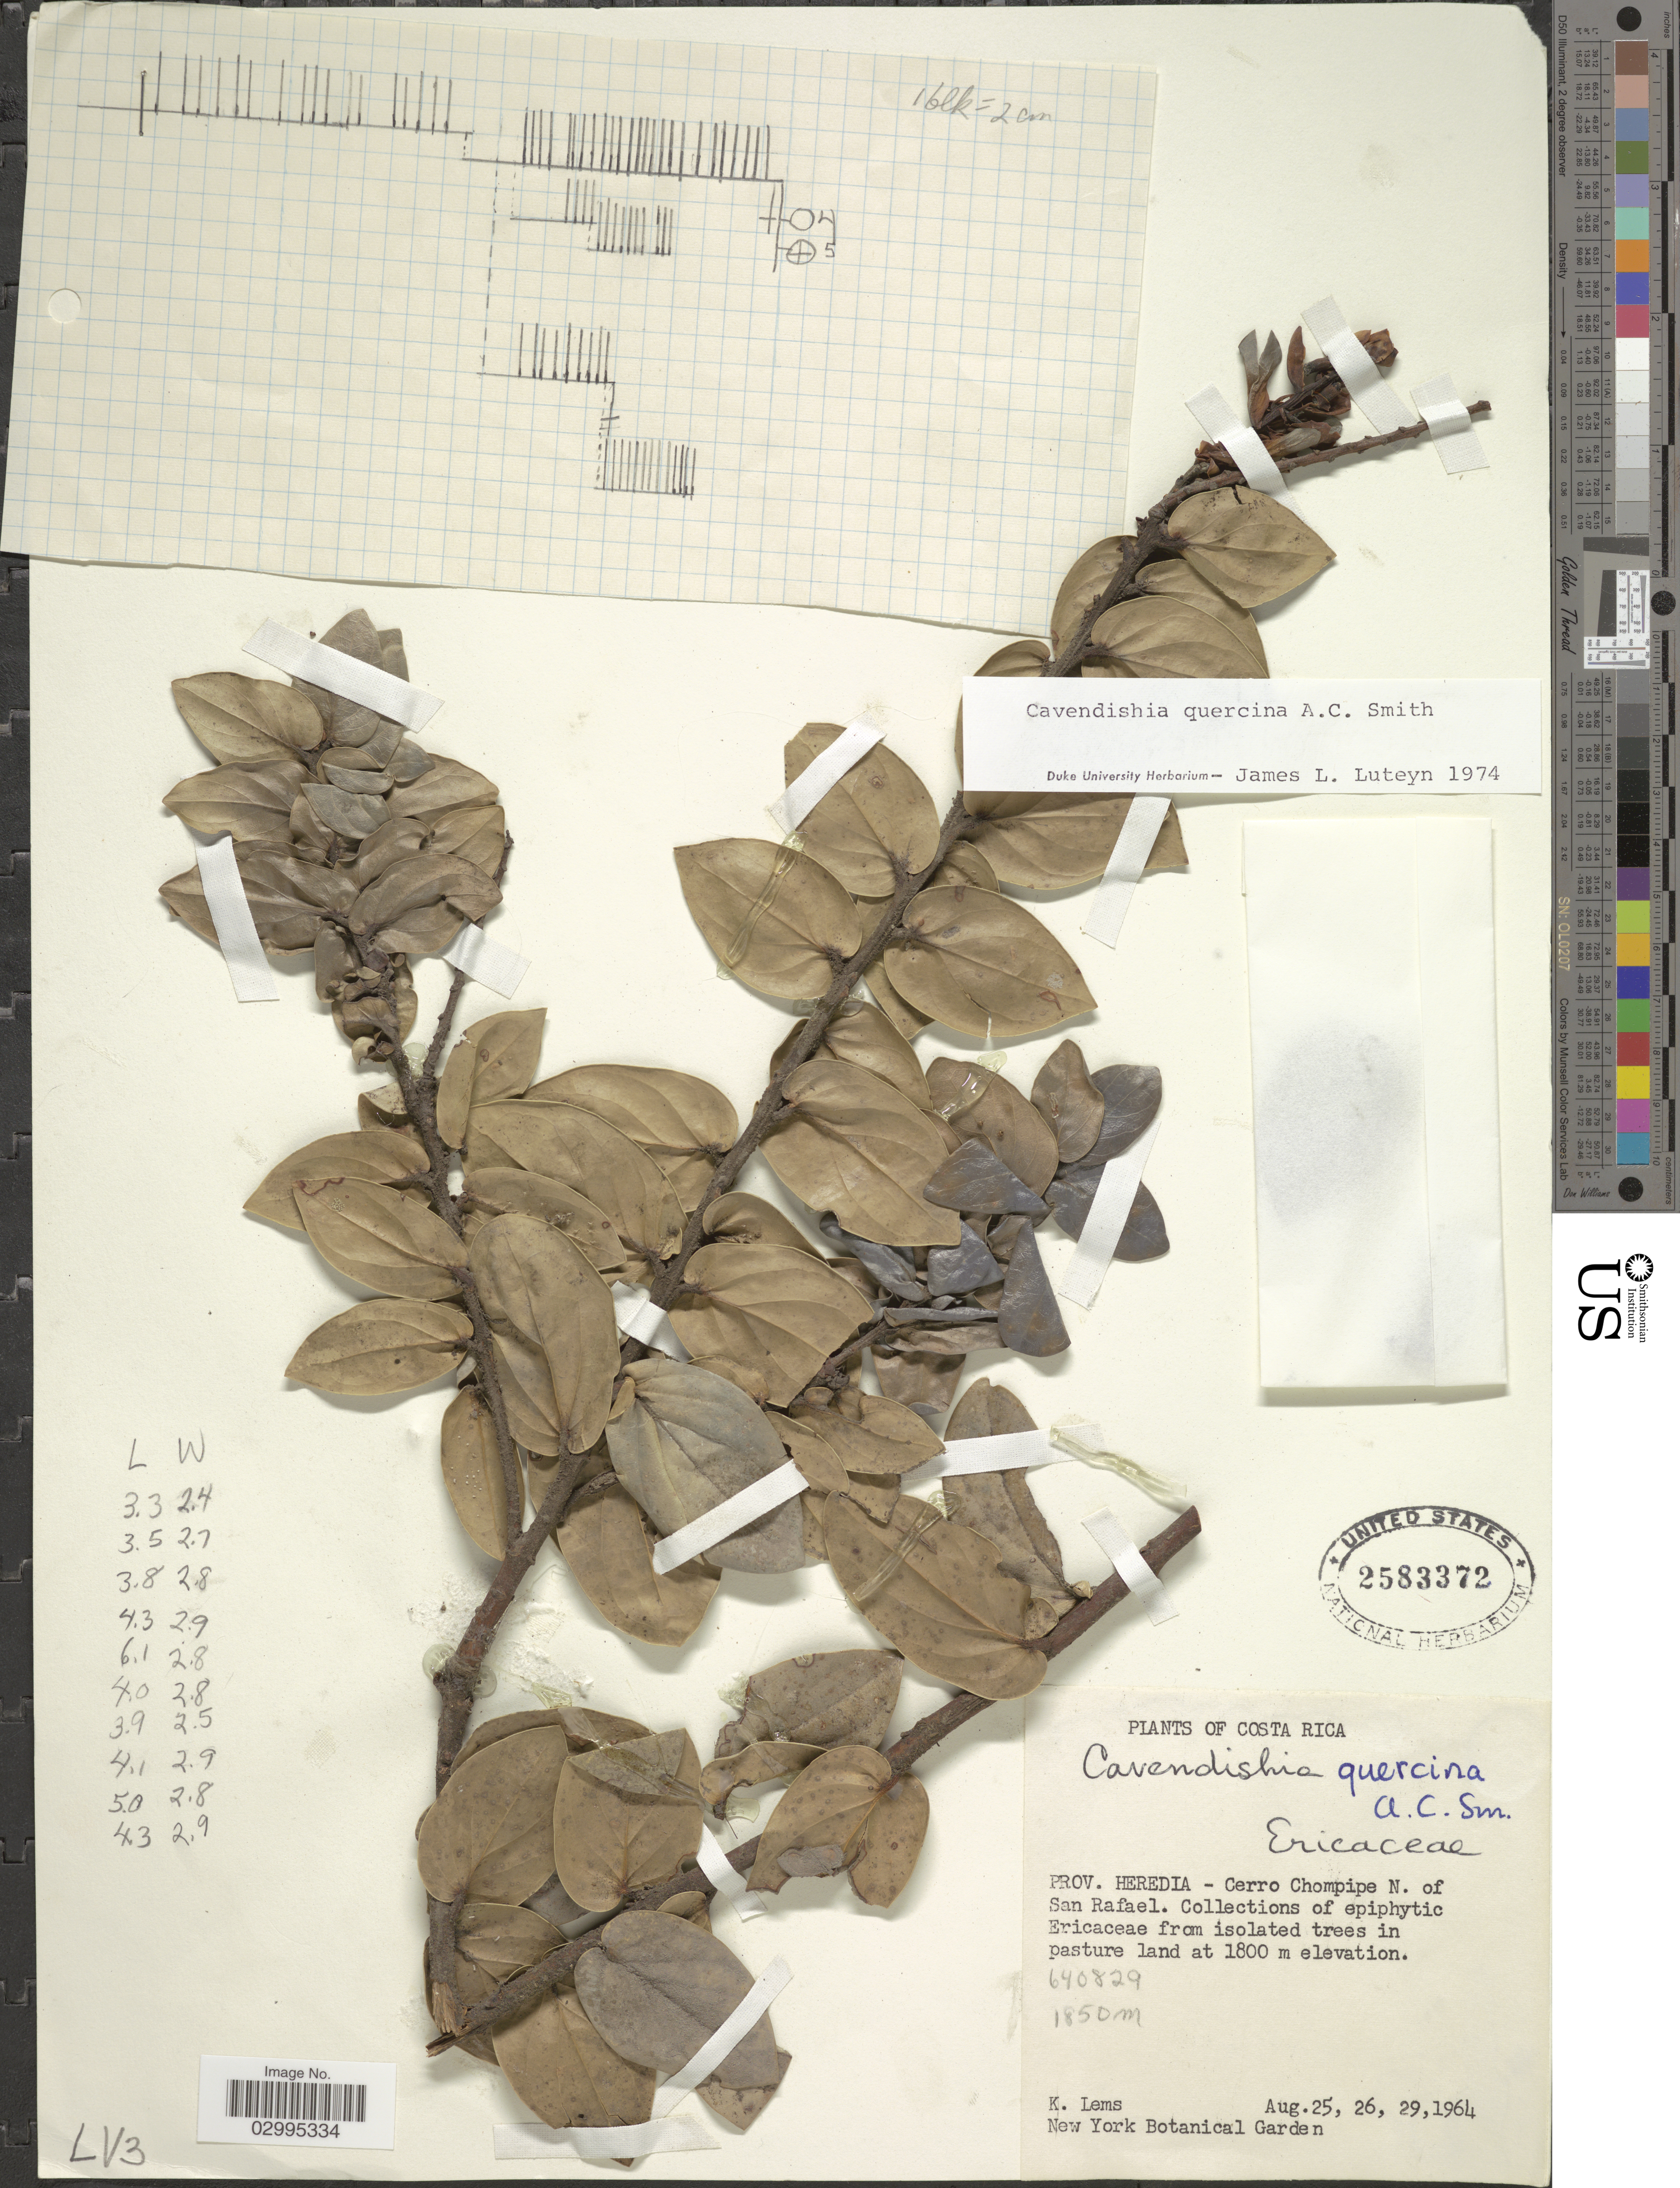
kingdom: Plantae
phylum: Tracheophyta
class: Magnoliopsida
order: Ericales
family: Ericaceae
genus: Cavendishia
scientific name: Cavendishia quercina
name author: A.C. Sm.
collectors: K. Lems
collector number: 640829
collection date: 1964-08-25/1964-08-29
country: Costa Rica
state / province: Heredia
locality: Cerro Chompipe N. of San Rafael.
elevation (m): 1800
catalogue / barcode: US 2583372